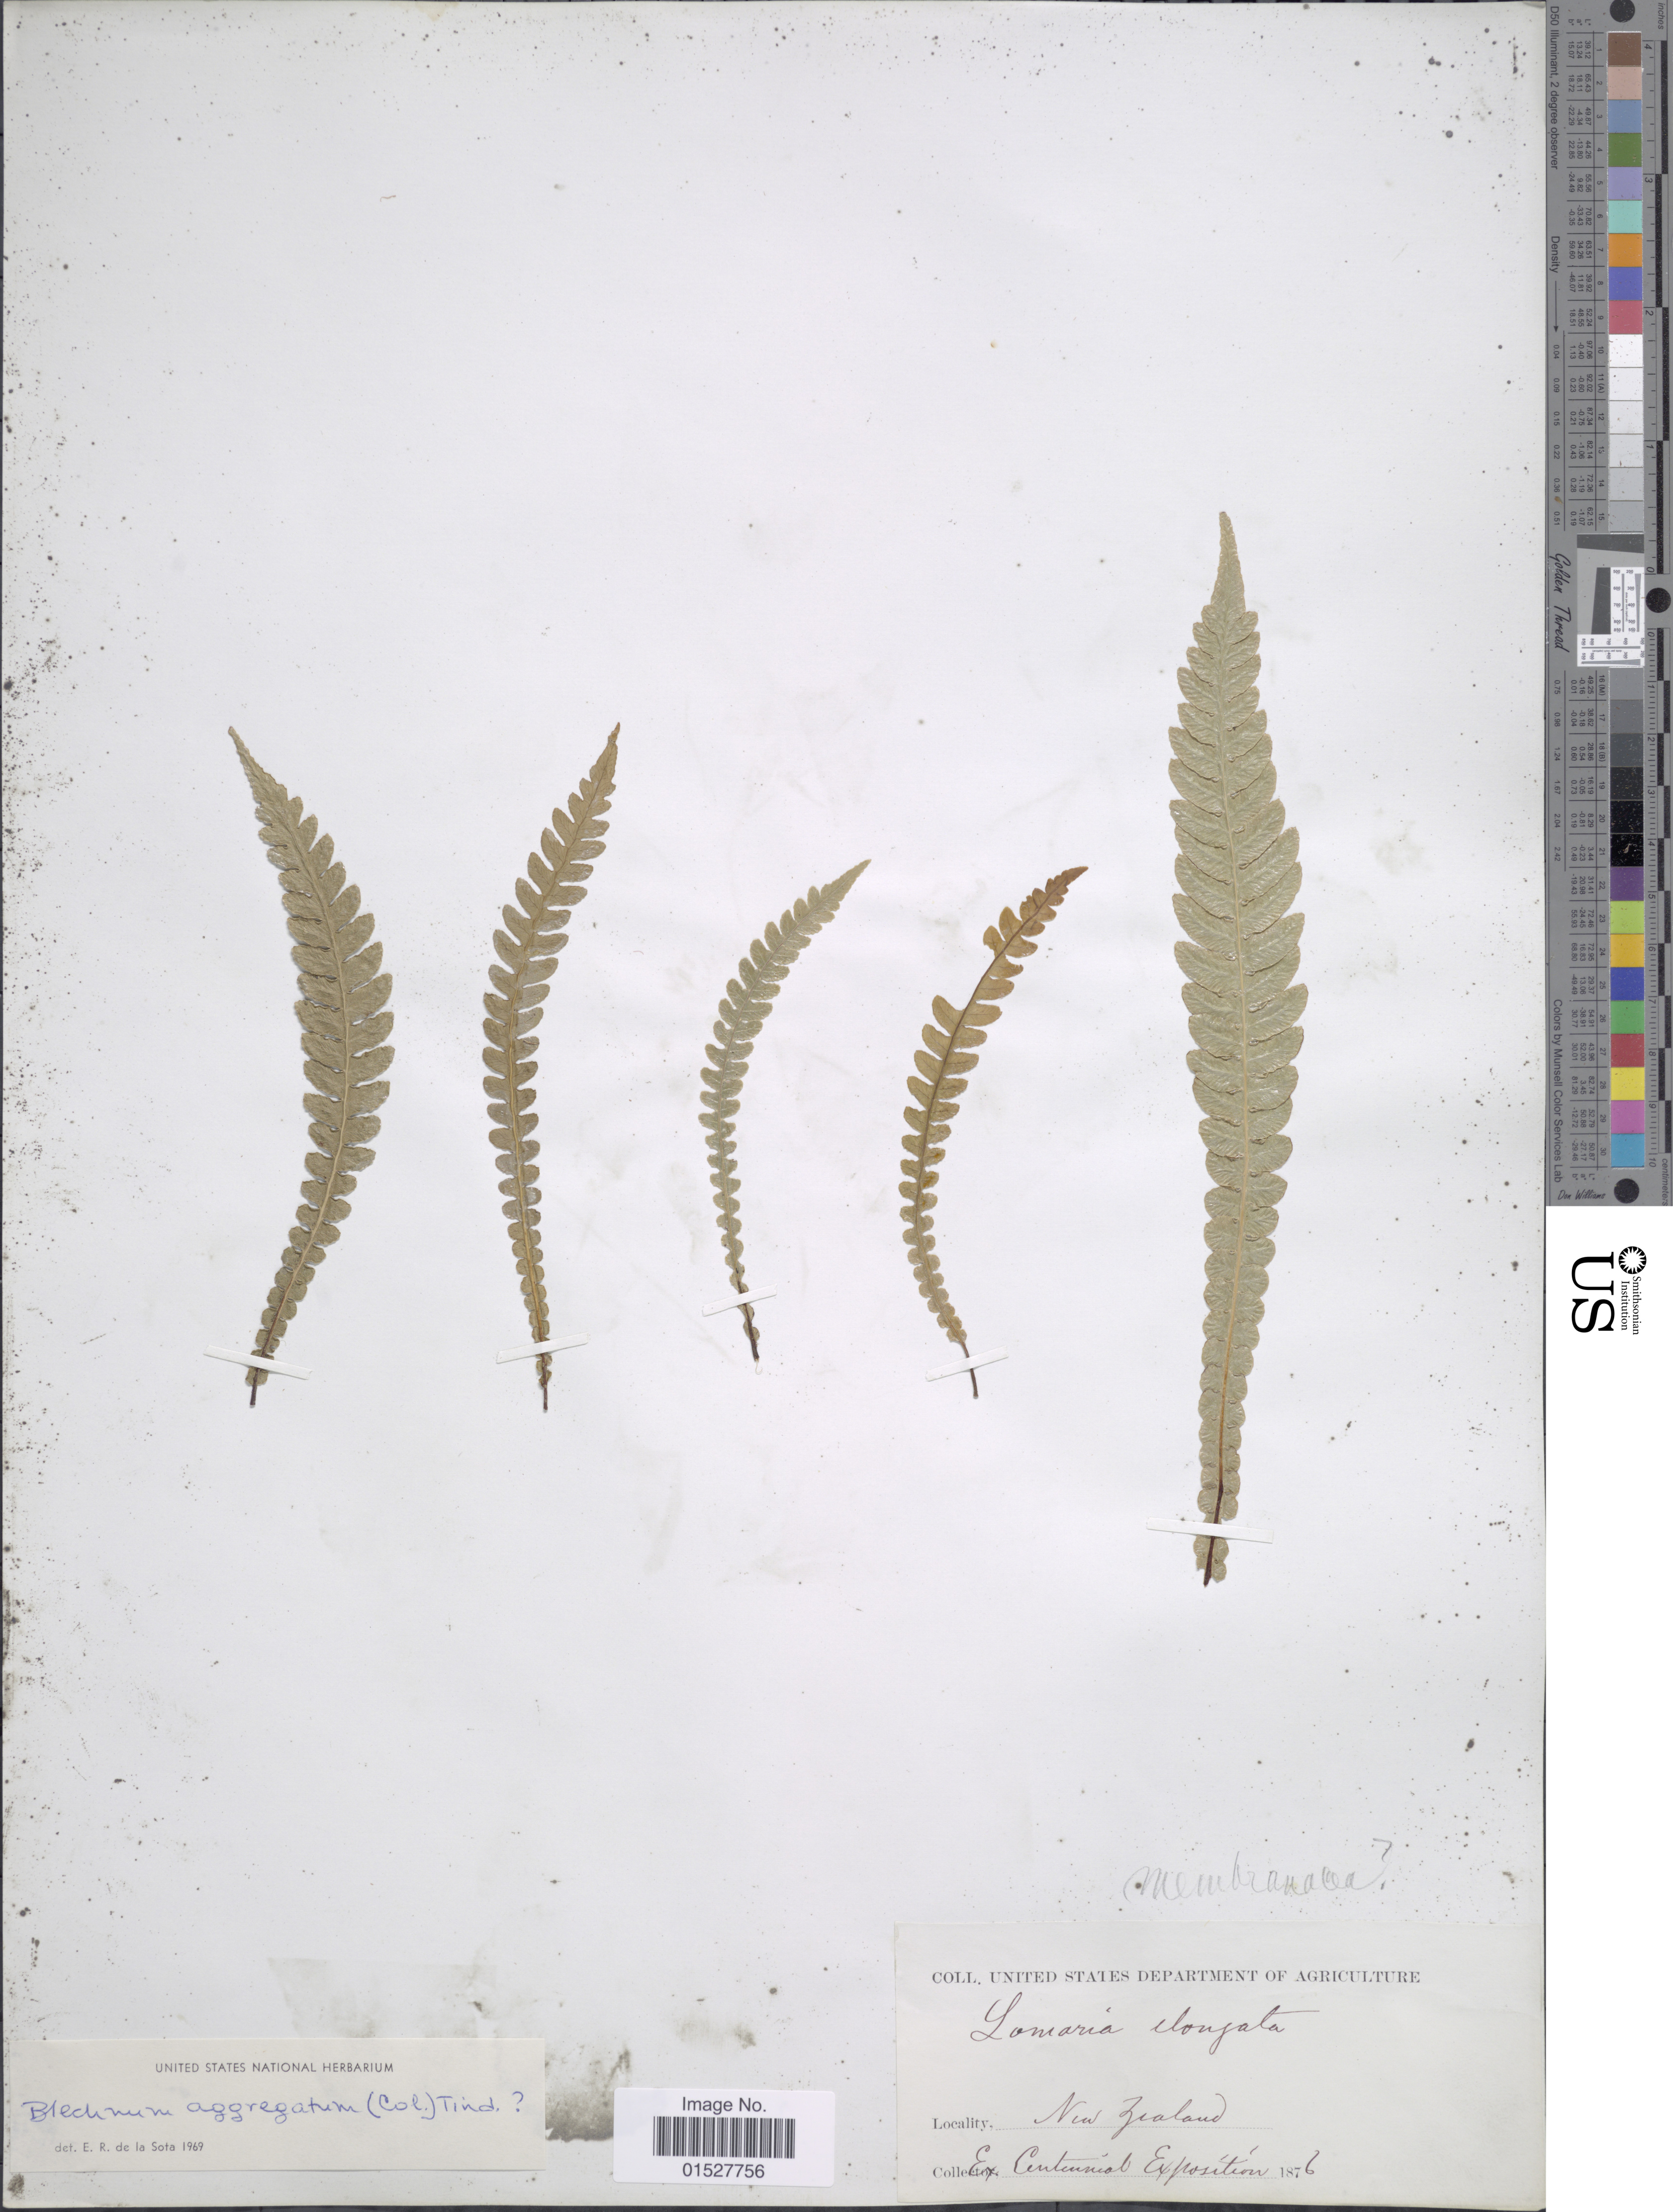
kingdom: Plantae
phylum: Tracheophyta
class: Polypodiopsida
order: Polypodiales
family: Blechnaceae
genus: Blechnum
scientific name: Blechnum aggregatum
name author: (Colenso) Tindale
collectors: ex Centennial Exposition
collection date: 1876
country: New Zealand